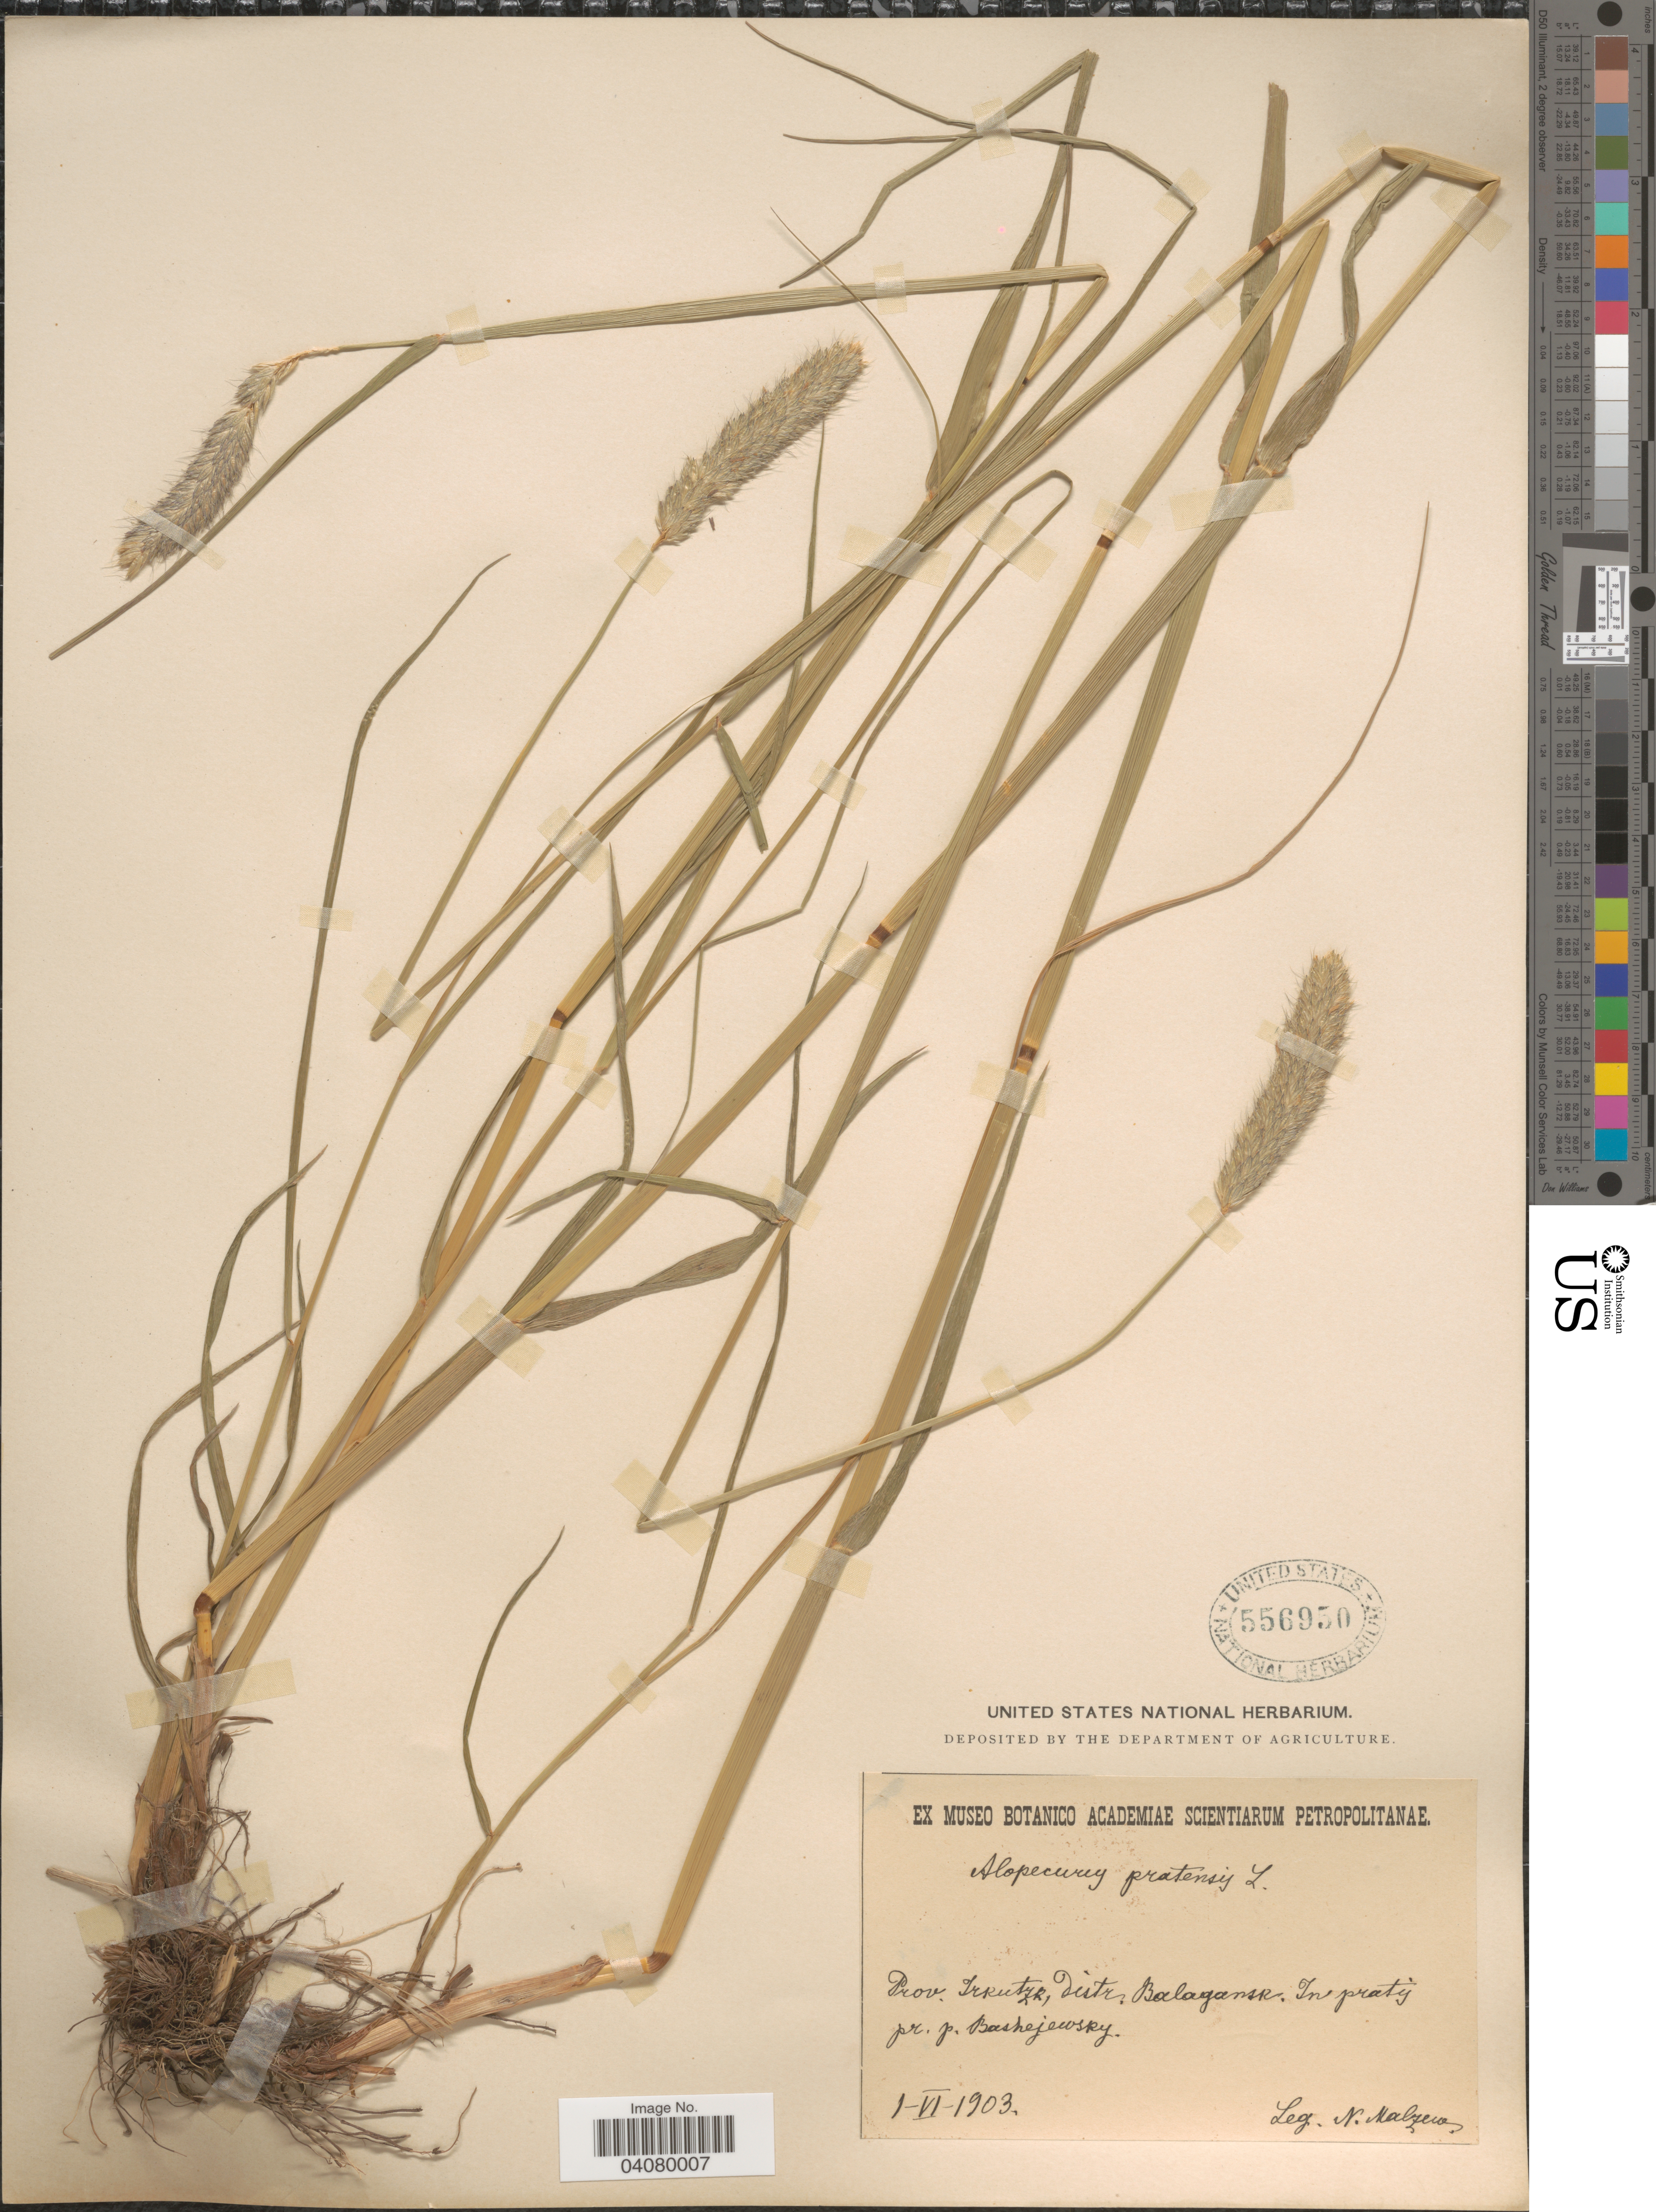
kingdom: Plantae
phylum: Tracheophyta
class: Liliopsida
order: Poales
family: Poaceae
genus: Alopecurus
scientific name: Alopecurus pratensis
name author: L.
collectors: N. Malzew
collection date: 1903-06-01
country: Russian Federation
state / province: Irkutsk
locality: Prov. Irkutsk, distr. Balagansk. In pratis pr. p. Bashejewsky.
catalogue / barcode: US 556950